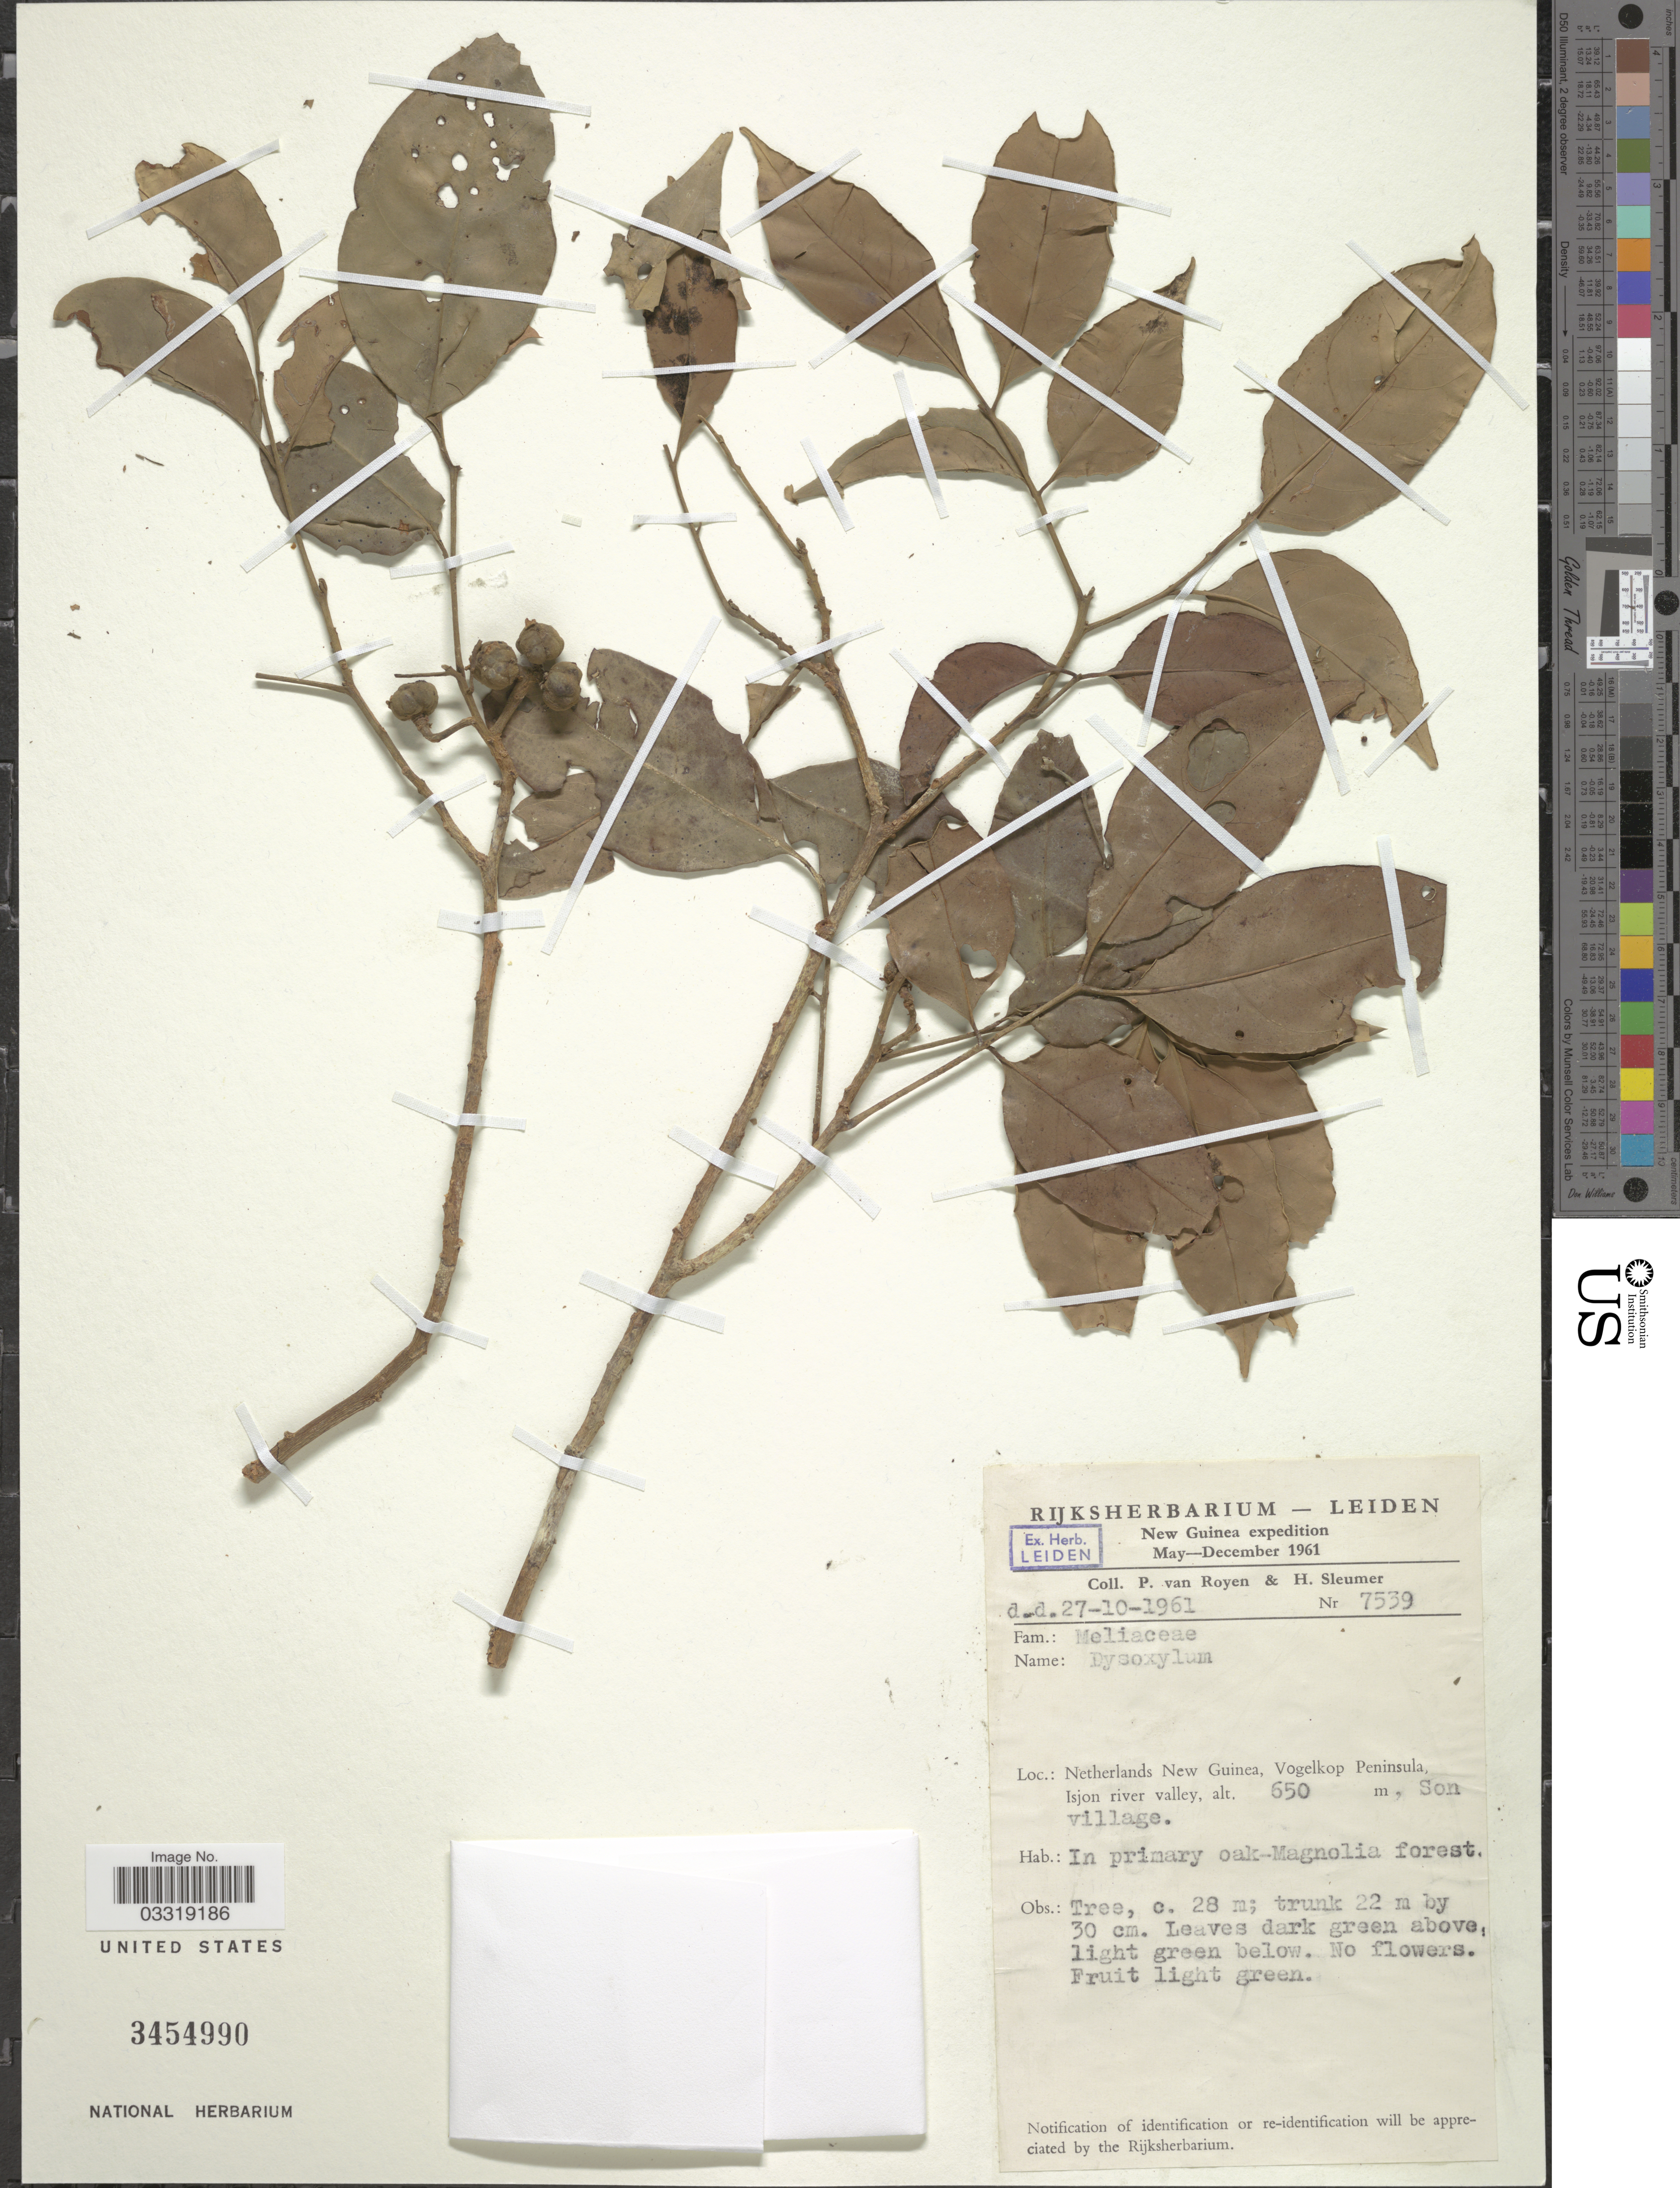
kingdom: Plantae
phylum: Tracheophyta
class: Magnoliopsida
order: Sapindales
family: Meliaceae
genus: Dysoxylum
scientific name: Dysoxylum sp.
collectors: P. van Royen & H. O. Sleumer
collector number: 7539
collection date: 1961-10-27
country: Indonesia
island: New Guinea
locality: Netherlands New Guinea, Vogelkop Peninsula, Isjon river valley. Son village.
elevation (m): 650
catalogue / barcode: US 3454990